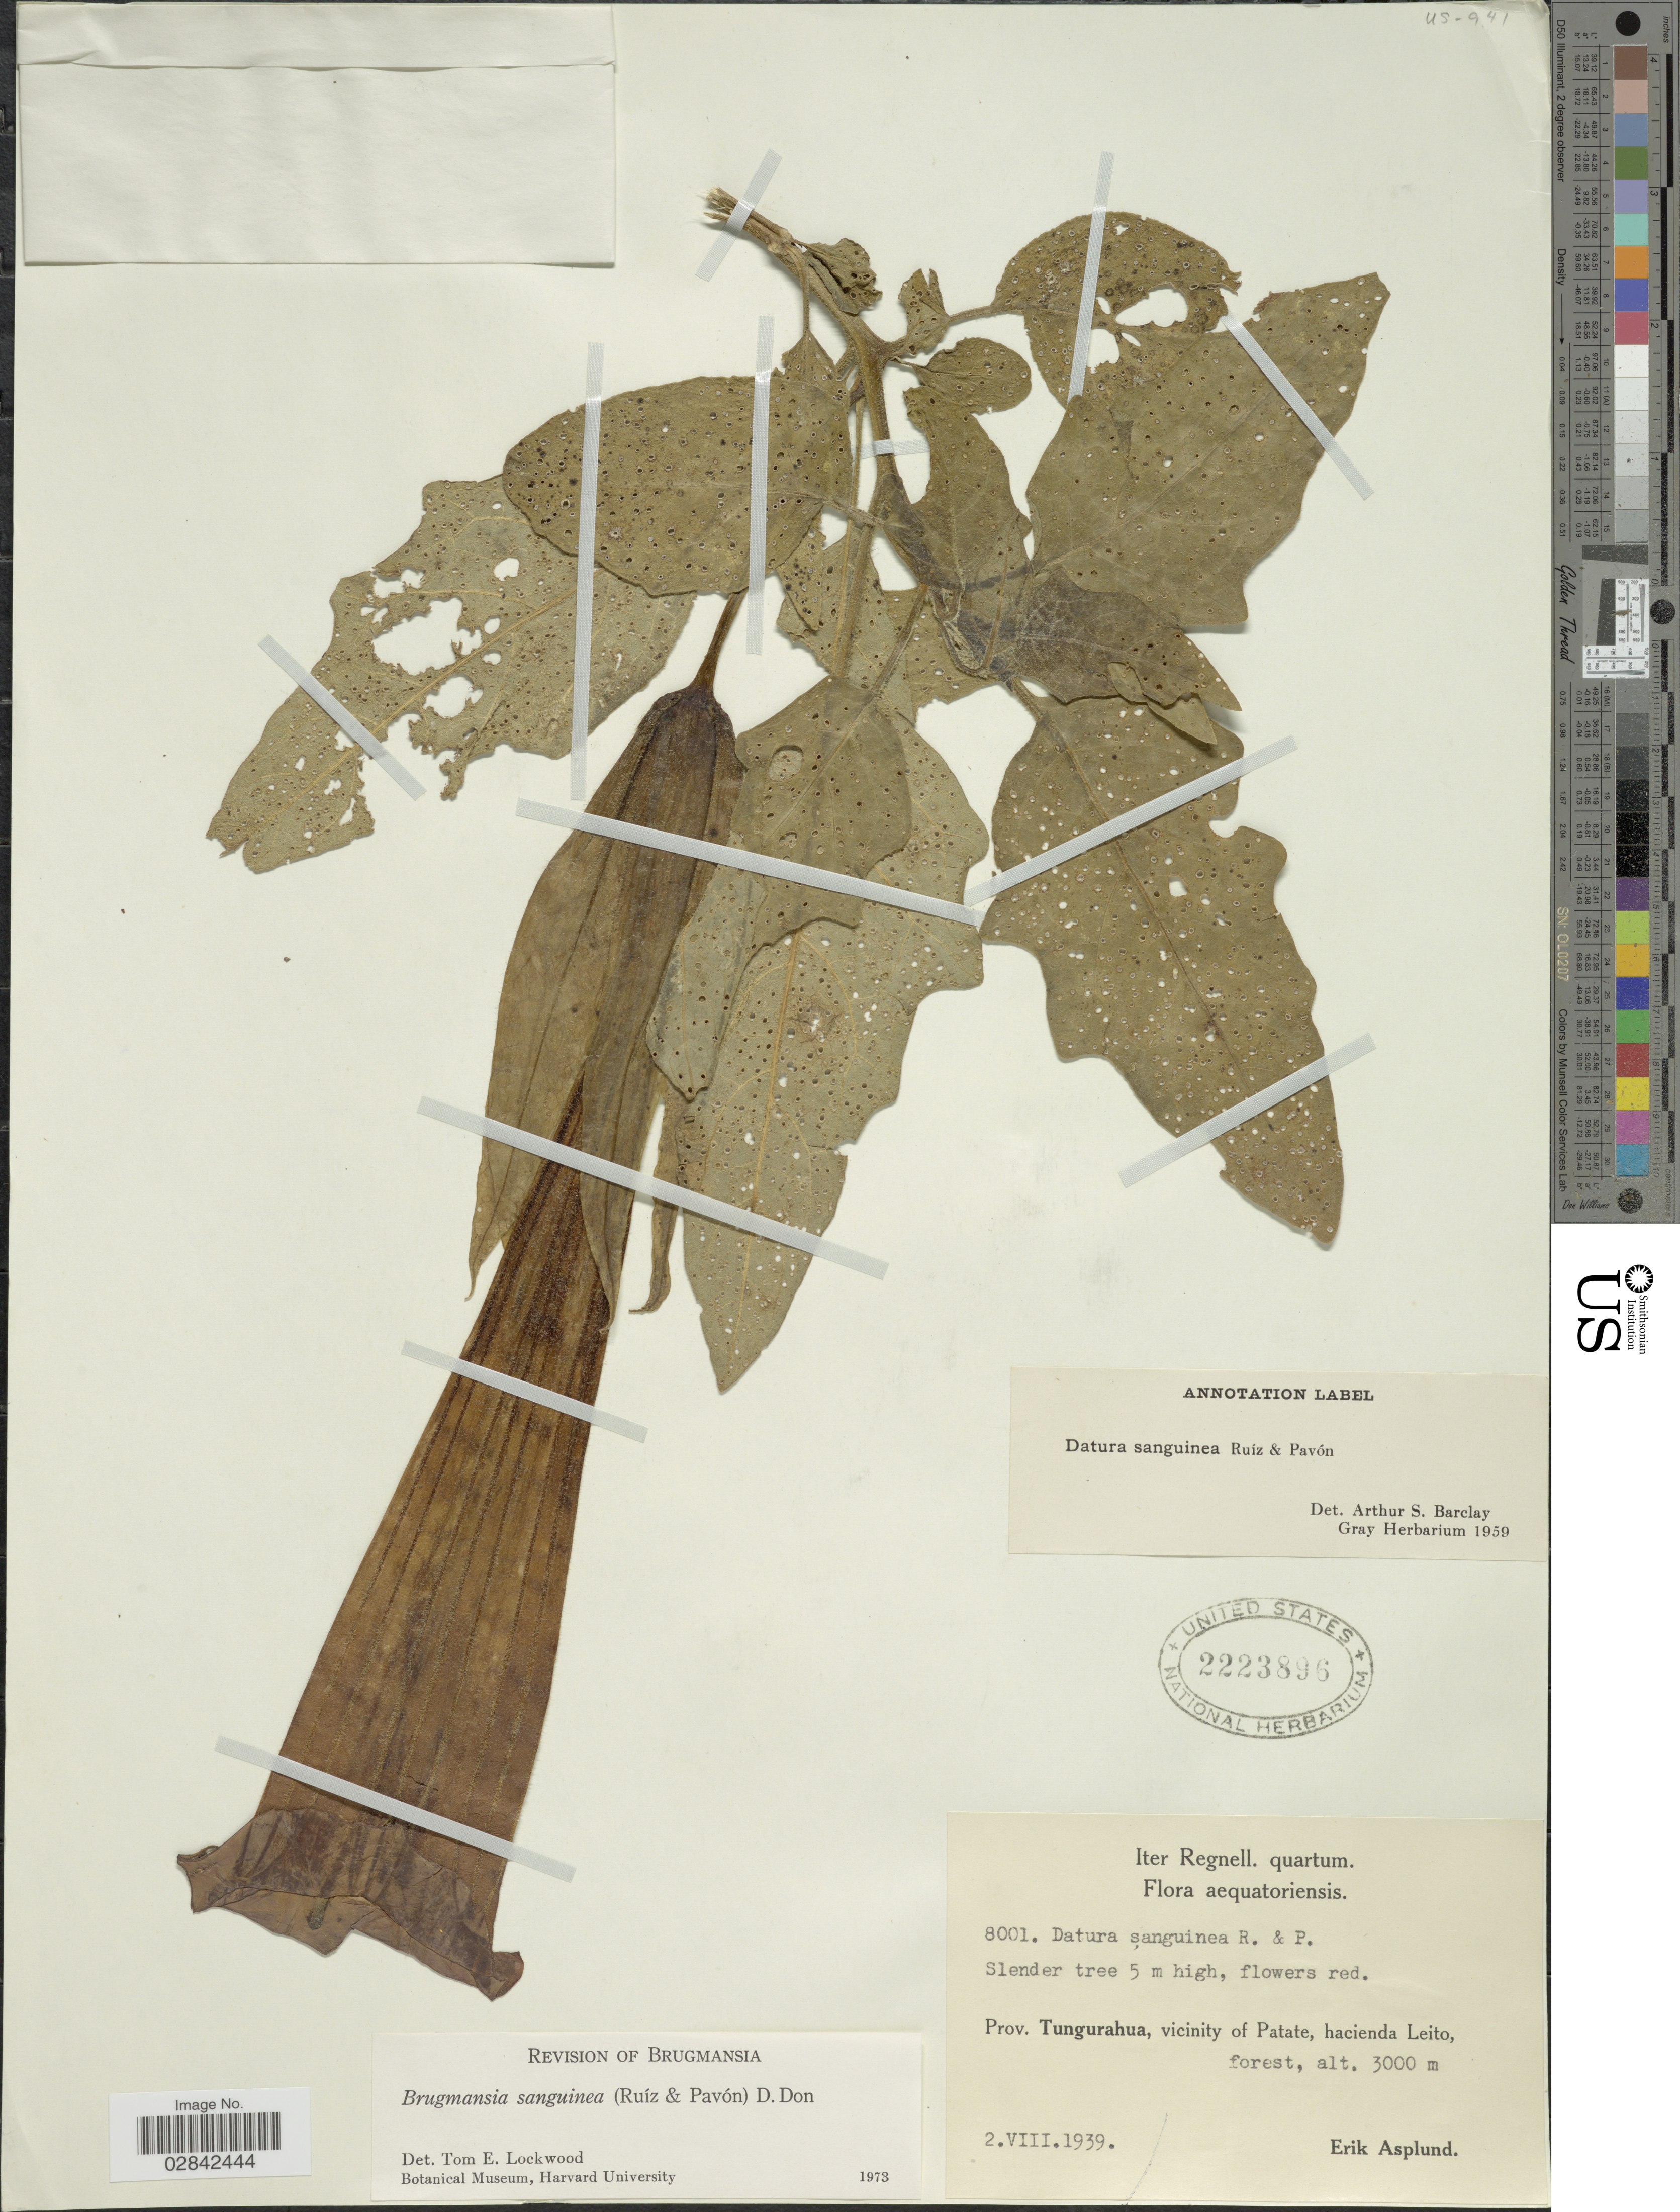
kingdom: Plantae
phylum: Tracheophyta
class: Magnoliopsida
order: Solanales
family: Solanaceae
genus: Brugmansia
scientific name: Brugmansia sanguinea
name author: (Ruiz & Pav.) D. Don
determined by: Lockwood, T. E.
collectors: E. Asplund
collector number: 8001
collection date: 1939-08-02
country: Ecuador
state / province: Tungurahua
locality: Vicinity of Patate, hacienda Leito, forest.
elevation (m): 3000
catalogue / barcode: US 2223896